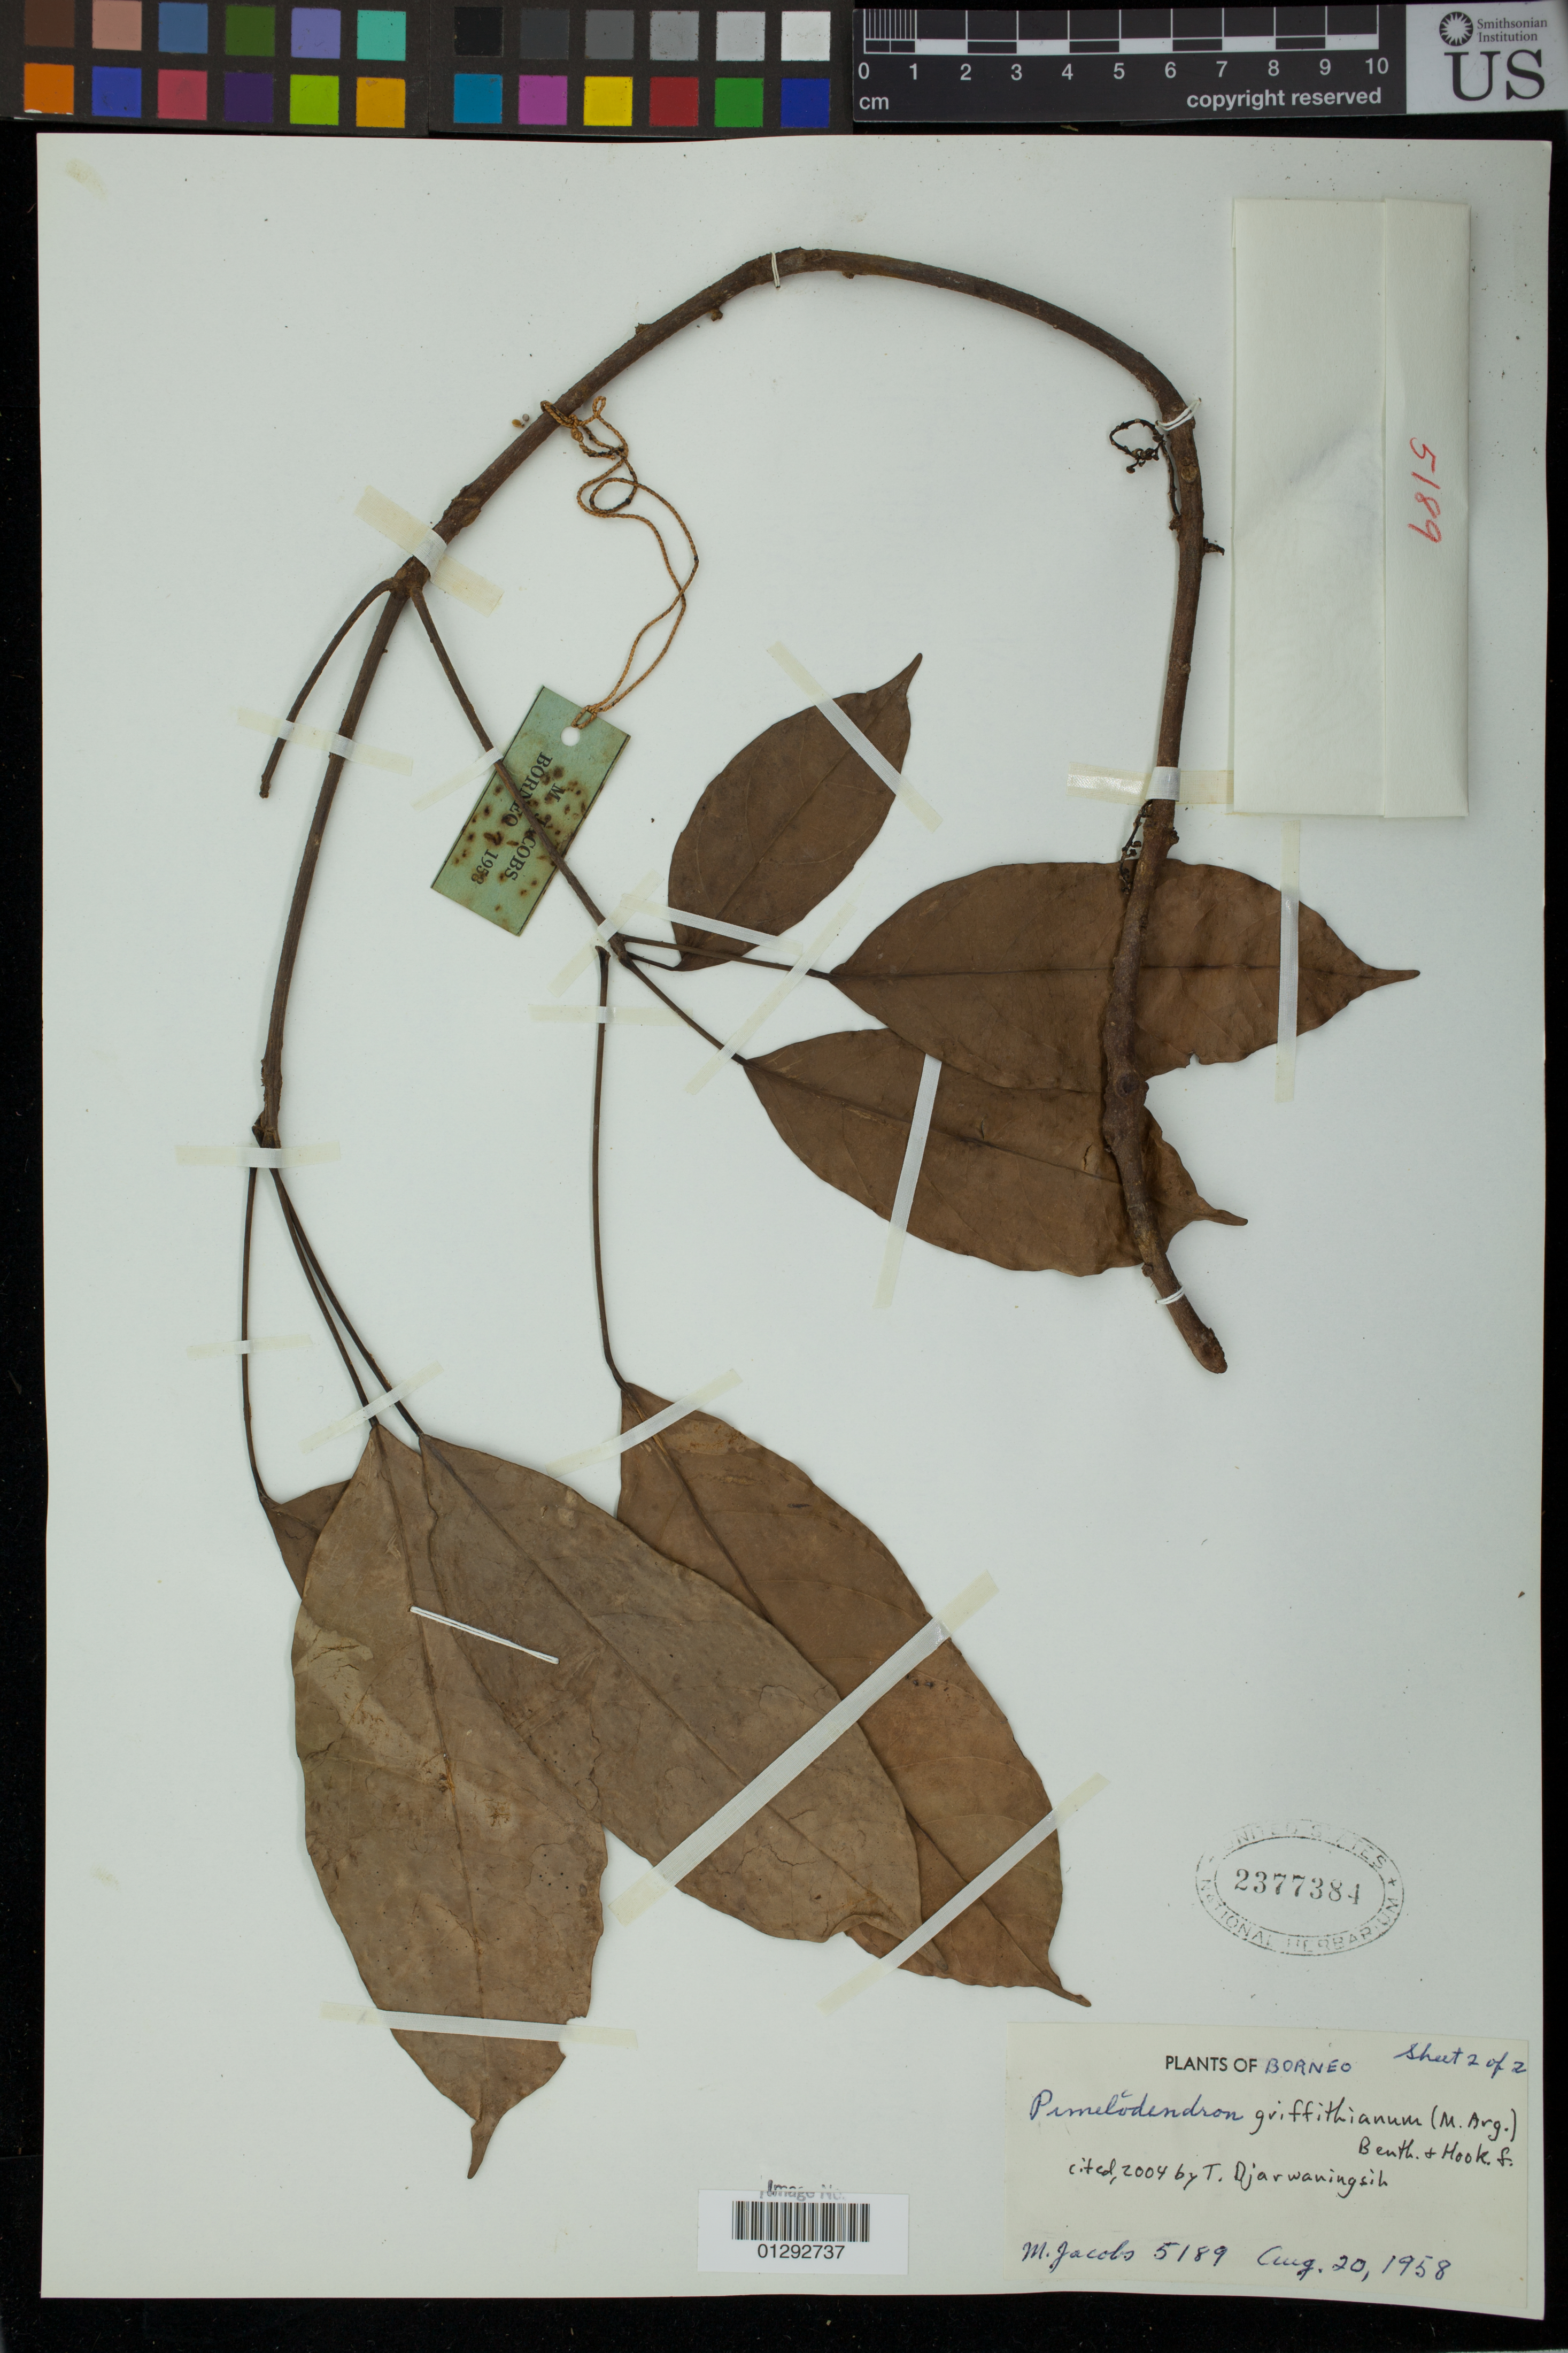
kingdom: Plantae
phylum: Tracheophyta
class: Magnoliopsida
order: Malpighiales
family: Euphorbiaceae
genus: Pimelodendron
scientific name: Pimelodendron griffithianum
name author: (Müll. Arg.) Benth. ex Hook. f.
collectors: M. Jacobs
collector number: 5189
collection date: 1958-08-20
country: Malaysia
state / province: Sarawak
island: Borneo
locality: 3rd division. Kepit district, Belaga subdistrict, left bank of Rejang river c. 10 km below Belaga, Segaham range, near Belaga airfield.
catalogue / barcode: US 2377384